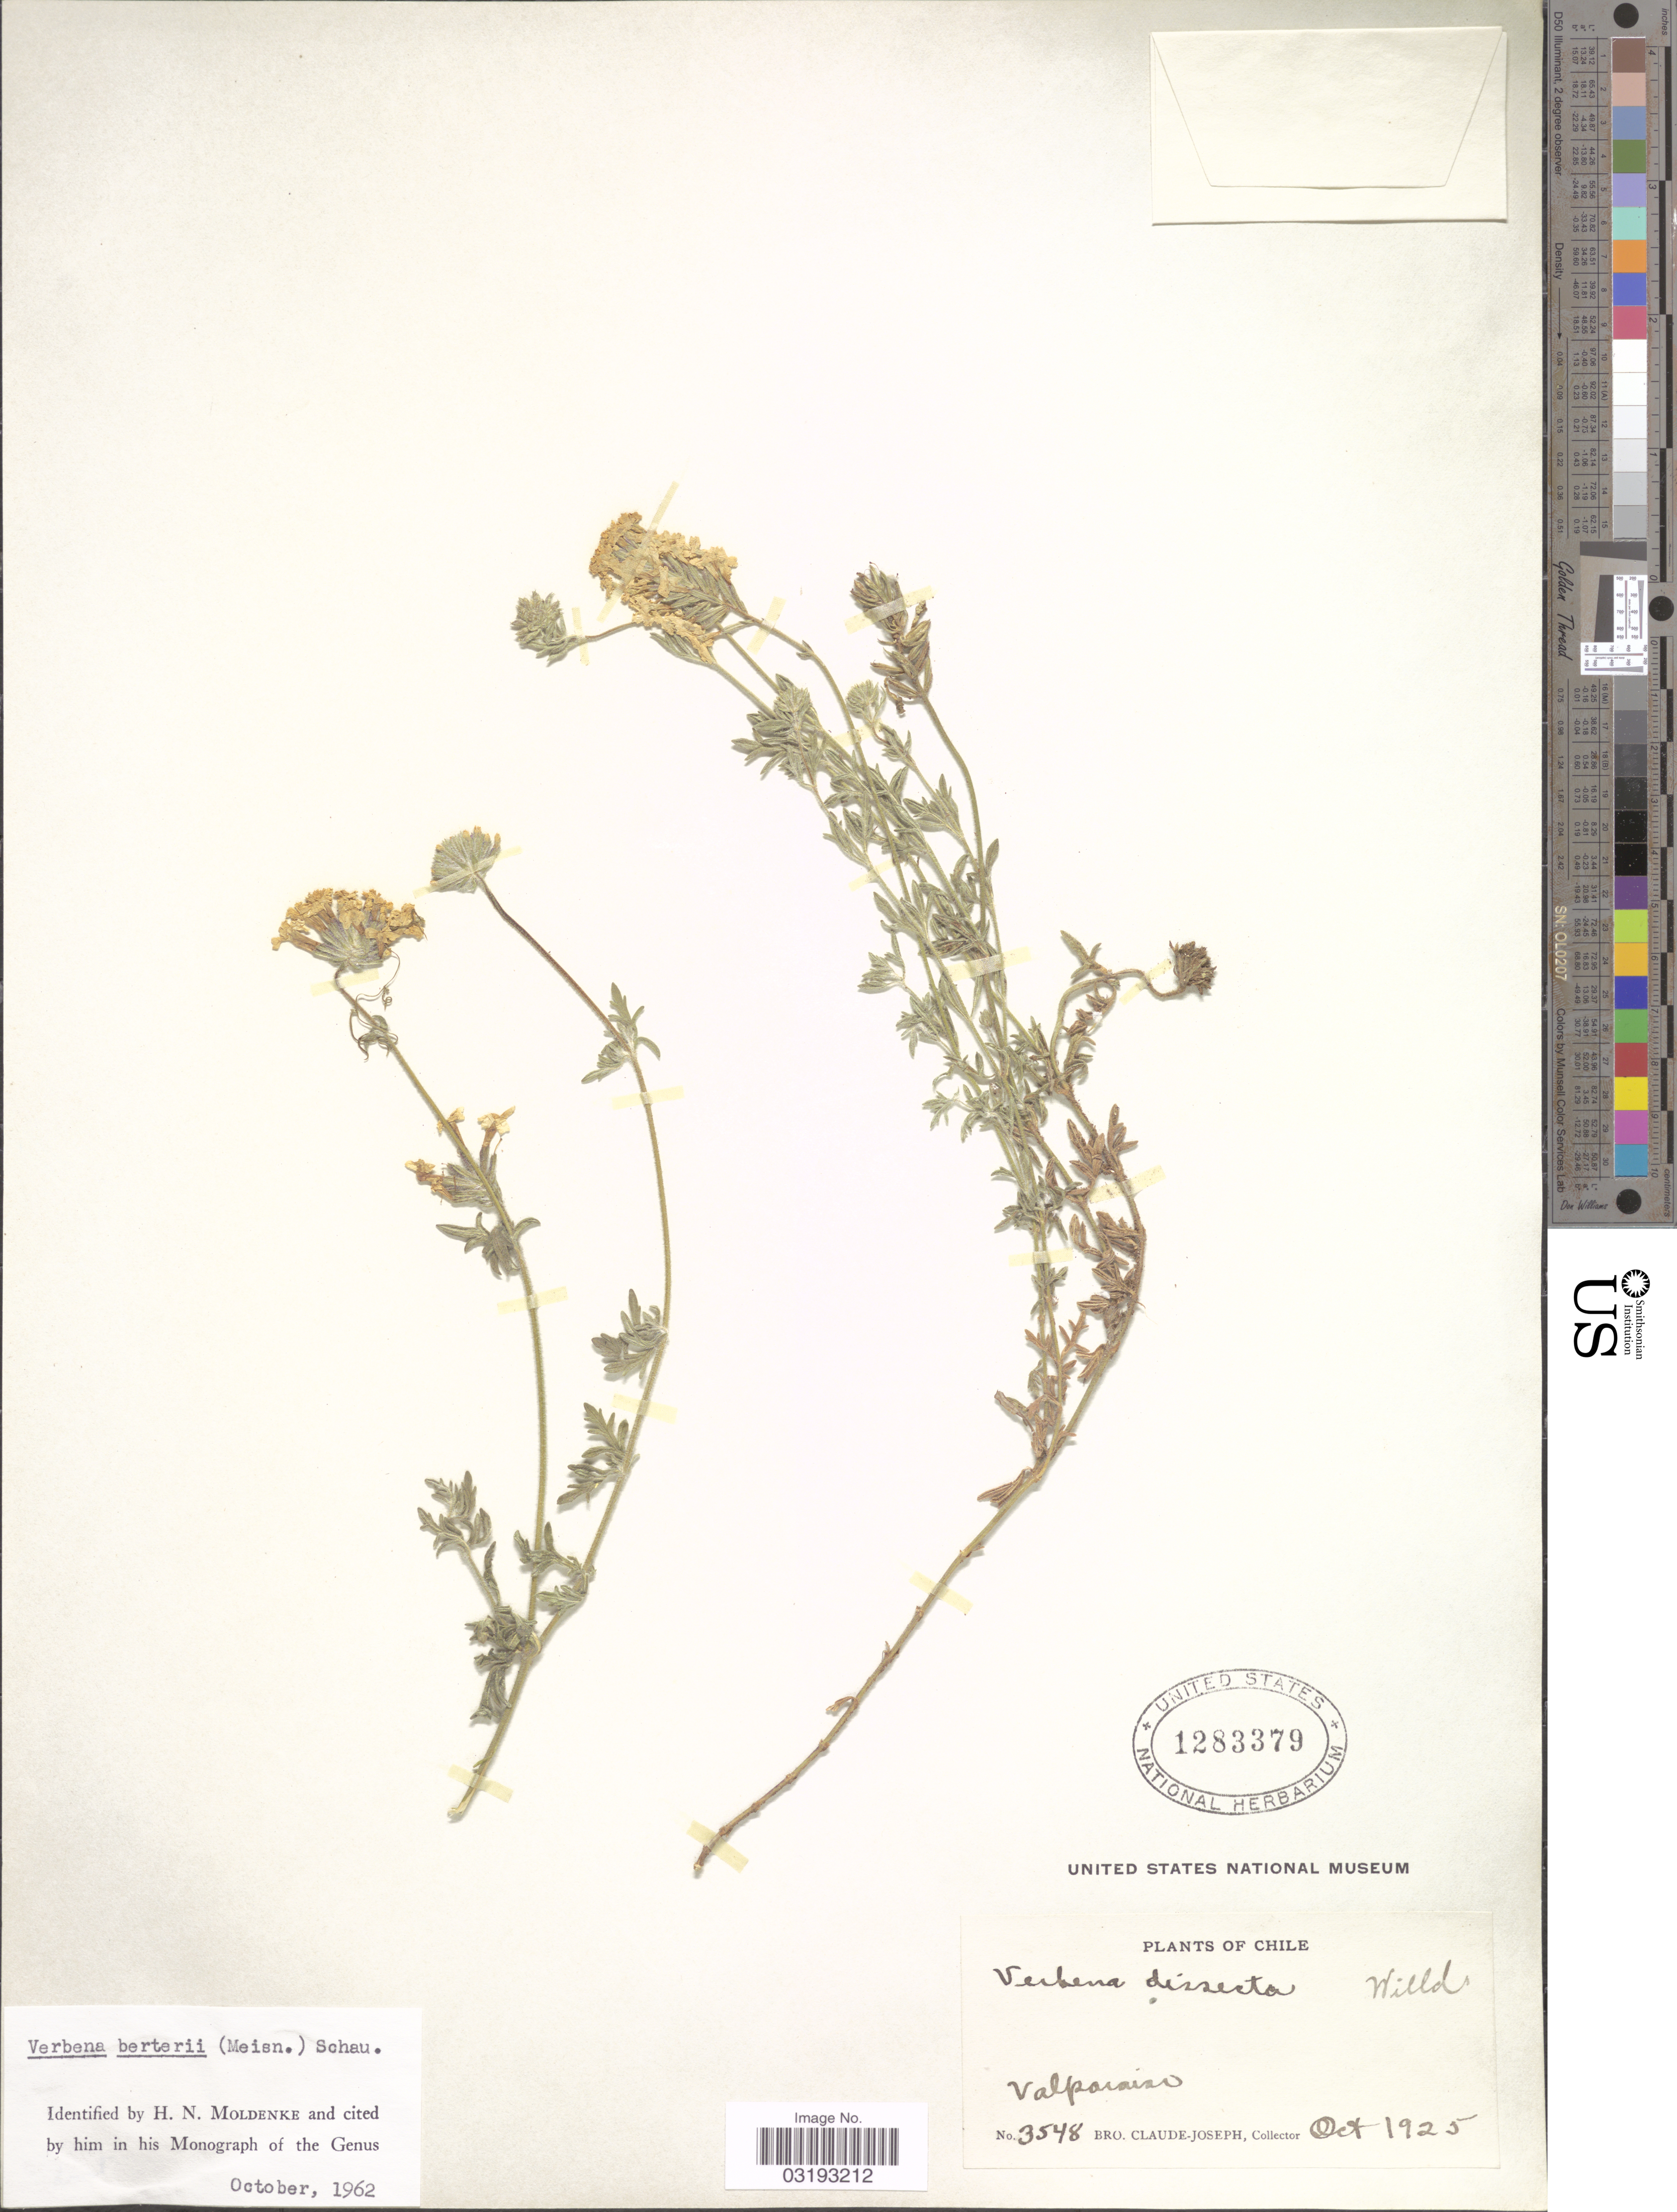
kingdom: Plantae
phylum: Tracheophyta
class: Magnoliopsida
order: Lamiales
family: Verbenaceae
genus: Verbena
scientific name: Verbena berteroi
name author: (Meisn.) Schauer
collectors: Bro. Claude-Joseph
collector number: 3548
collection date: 1925-10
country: Chile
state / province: Valparaíso (V)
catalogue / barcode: US 1283379